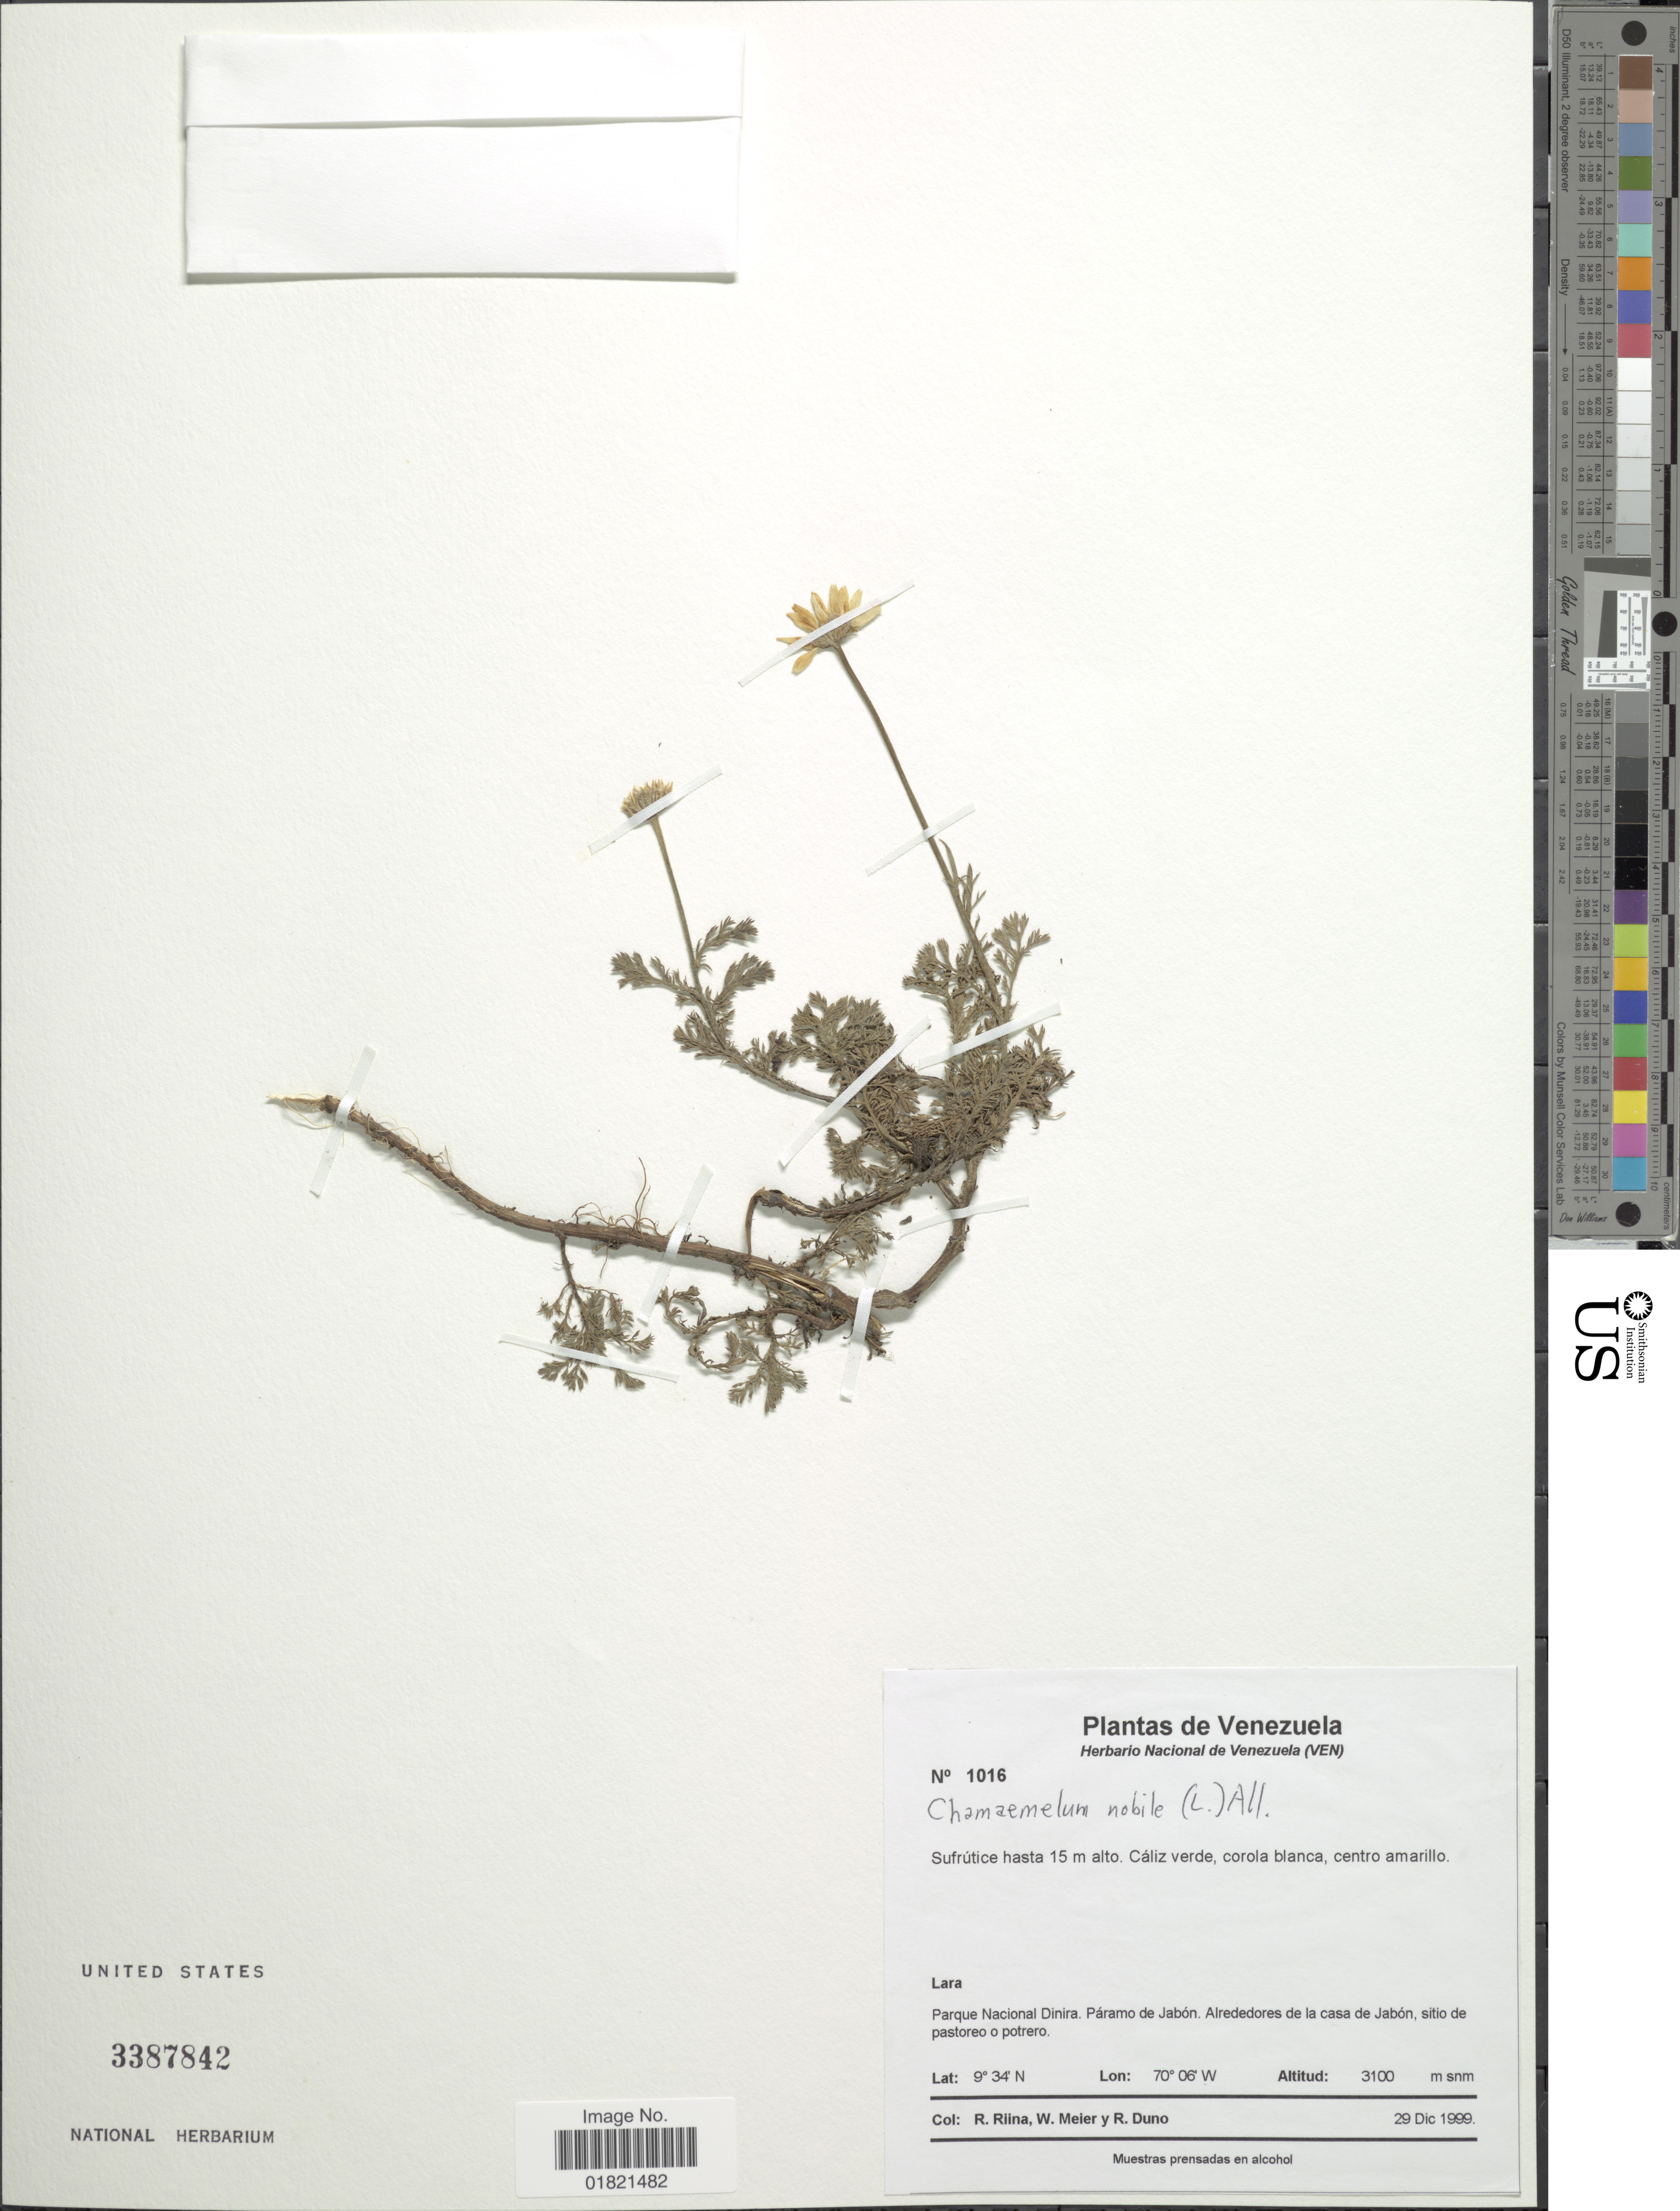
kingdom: Plantae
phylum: Tracheophyta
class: Magnoliopsida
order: Asterales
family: Asteraceae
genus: Chamaemelum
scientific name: Chamaemelum nobile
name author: (L.) All.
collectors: R. Riina, W. Meier & R. Duno de Stefano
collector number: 1016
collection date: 1999-12-29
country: Venezuela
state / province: Lara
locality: Parque Nacional Dinira. Paramo de Jabon. Alrededores de la casa de Jabon, sitio de pastoreo o potreo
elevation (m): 3100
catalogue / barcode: US 3387842